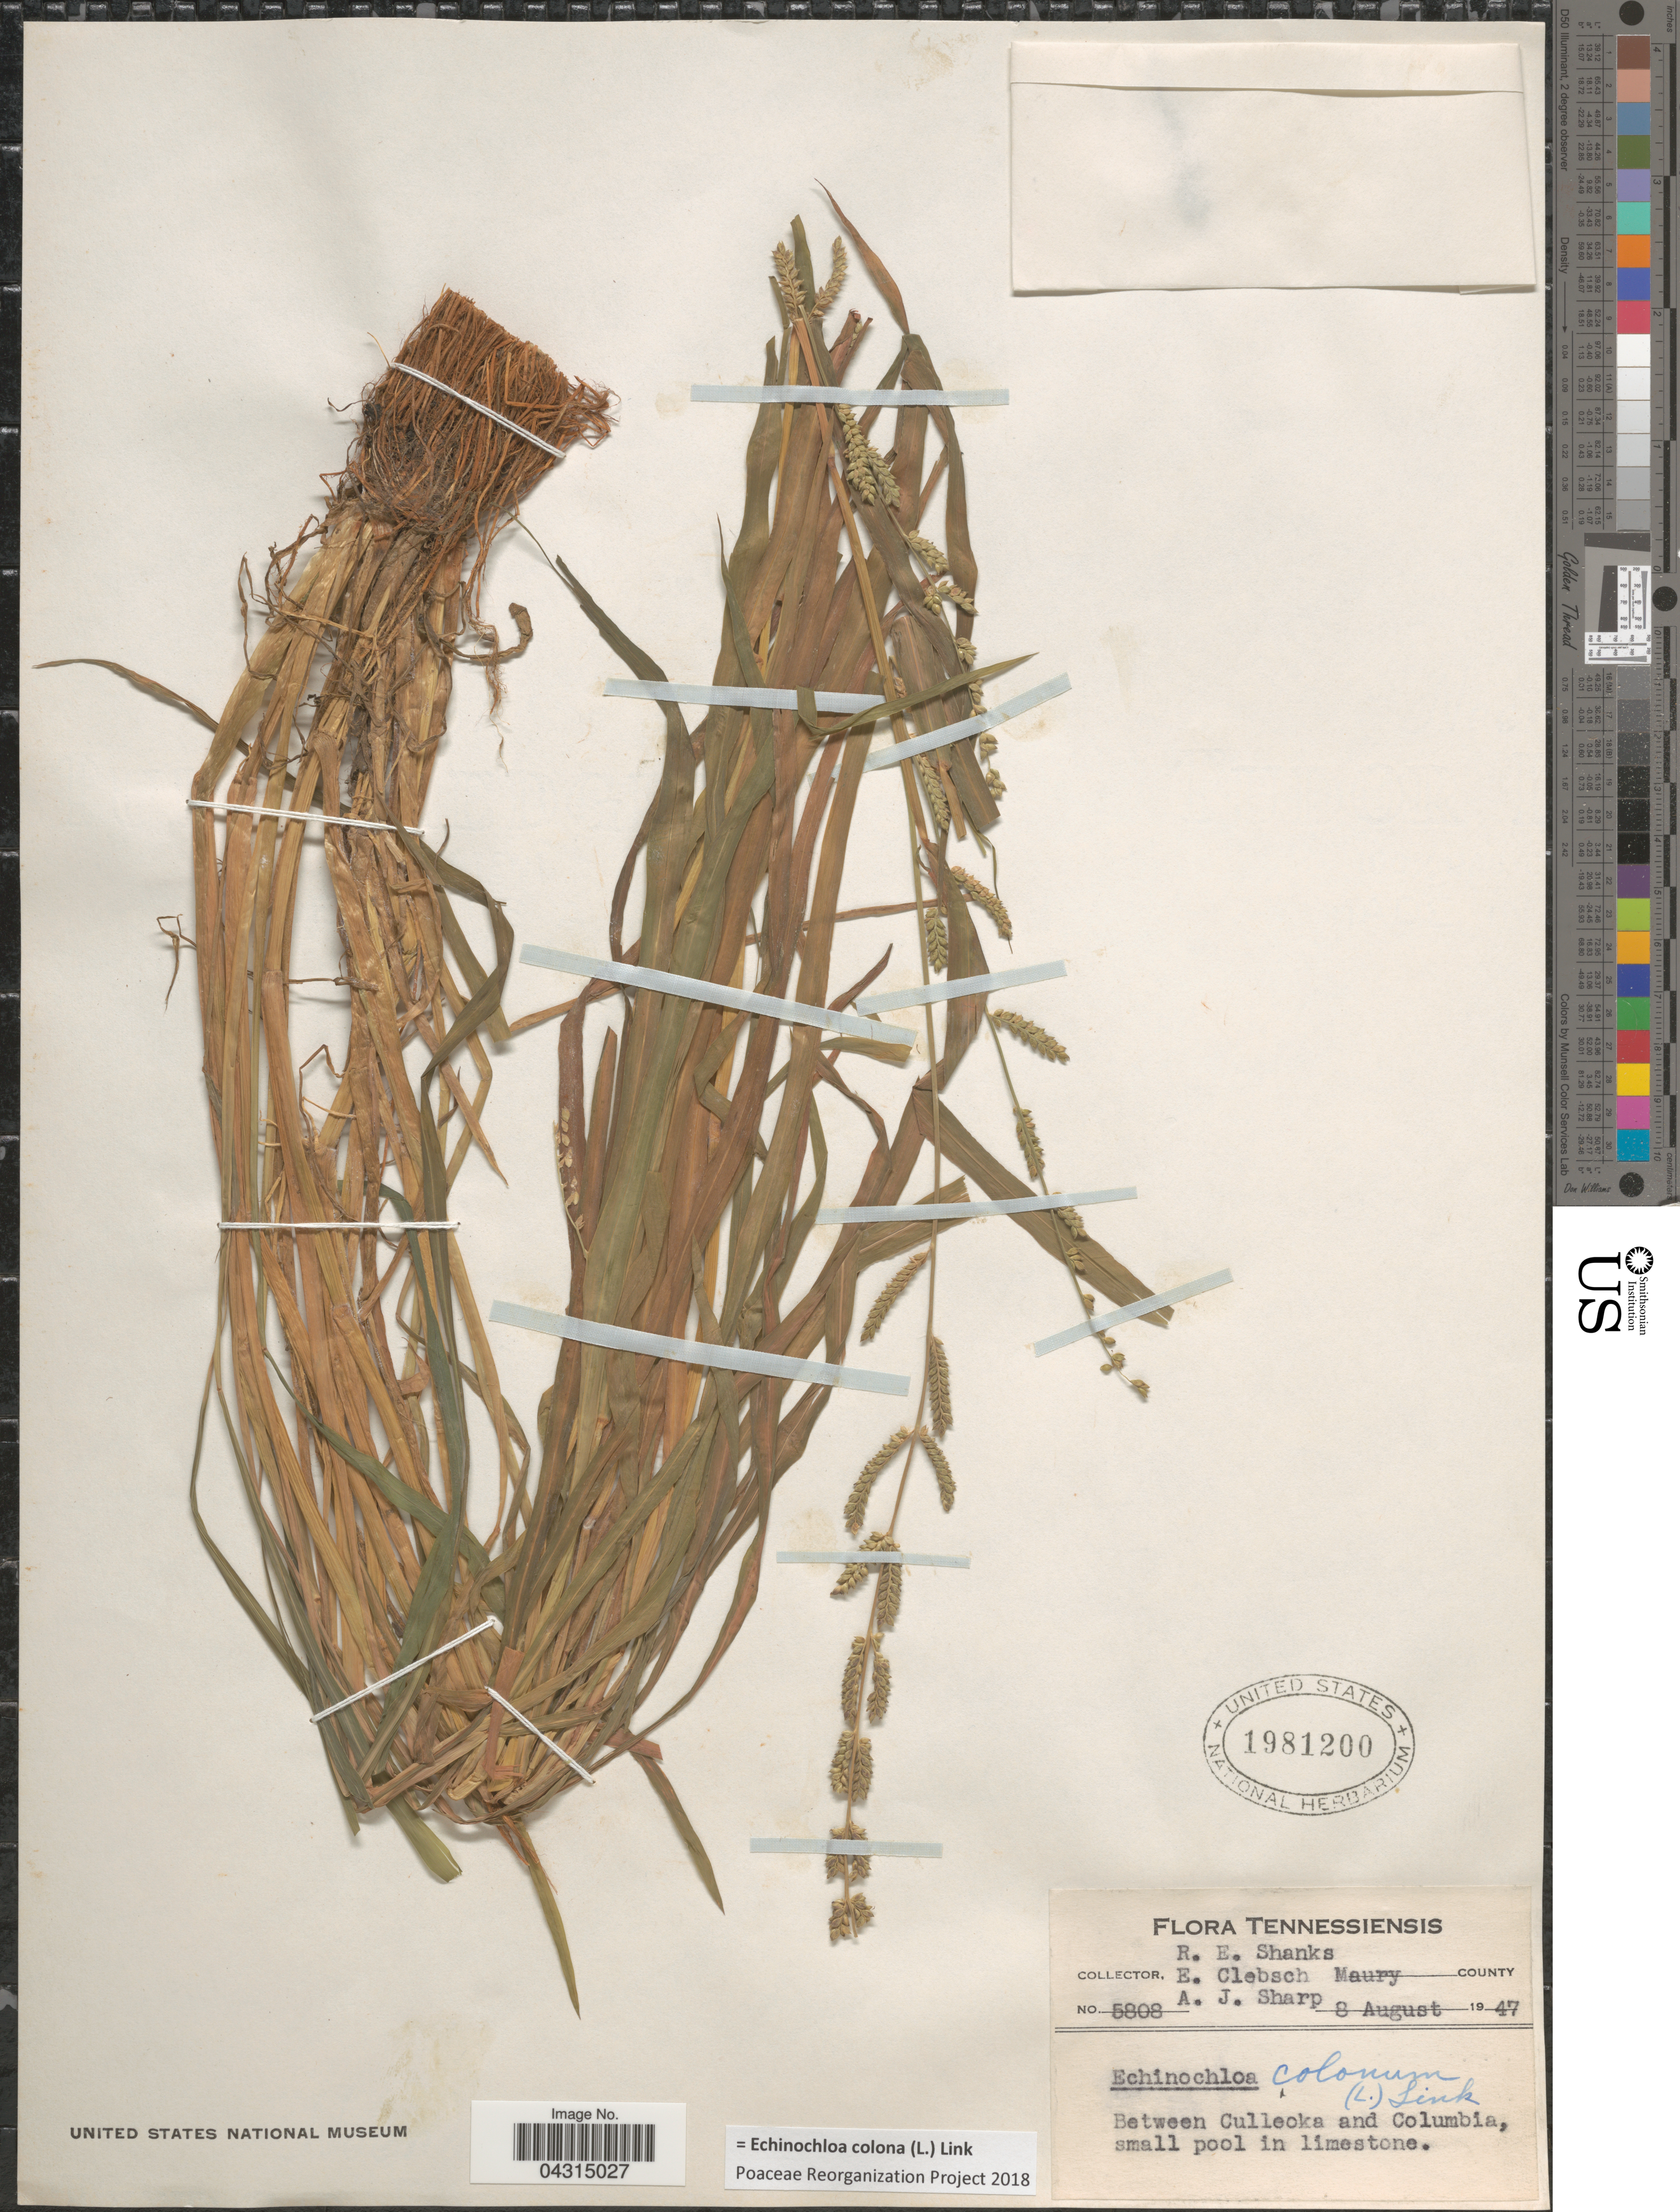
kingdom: Plantae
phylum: Tracheophyta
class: Liliopsida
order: Poales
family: Poaceae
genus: Echinochloa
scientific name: Echinochloa colona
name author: (L.) Link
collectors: R. Shanks, E. Clebsch & A. J. Sharp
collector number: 5808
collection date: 1947-08-08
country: United States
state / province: Tennessee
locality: Tennessiensis. Maury county. Between Culleoka and Columbia.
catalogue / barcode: US 1981200